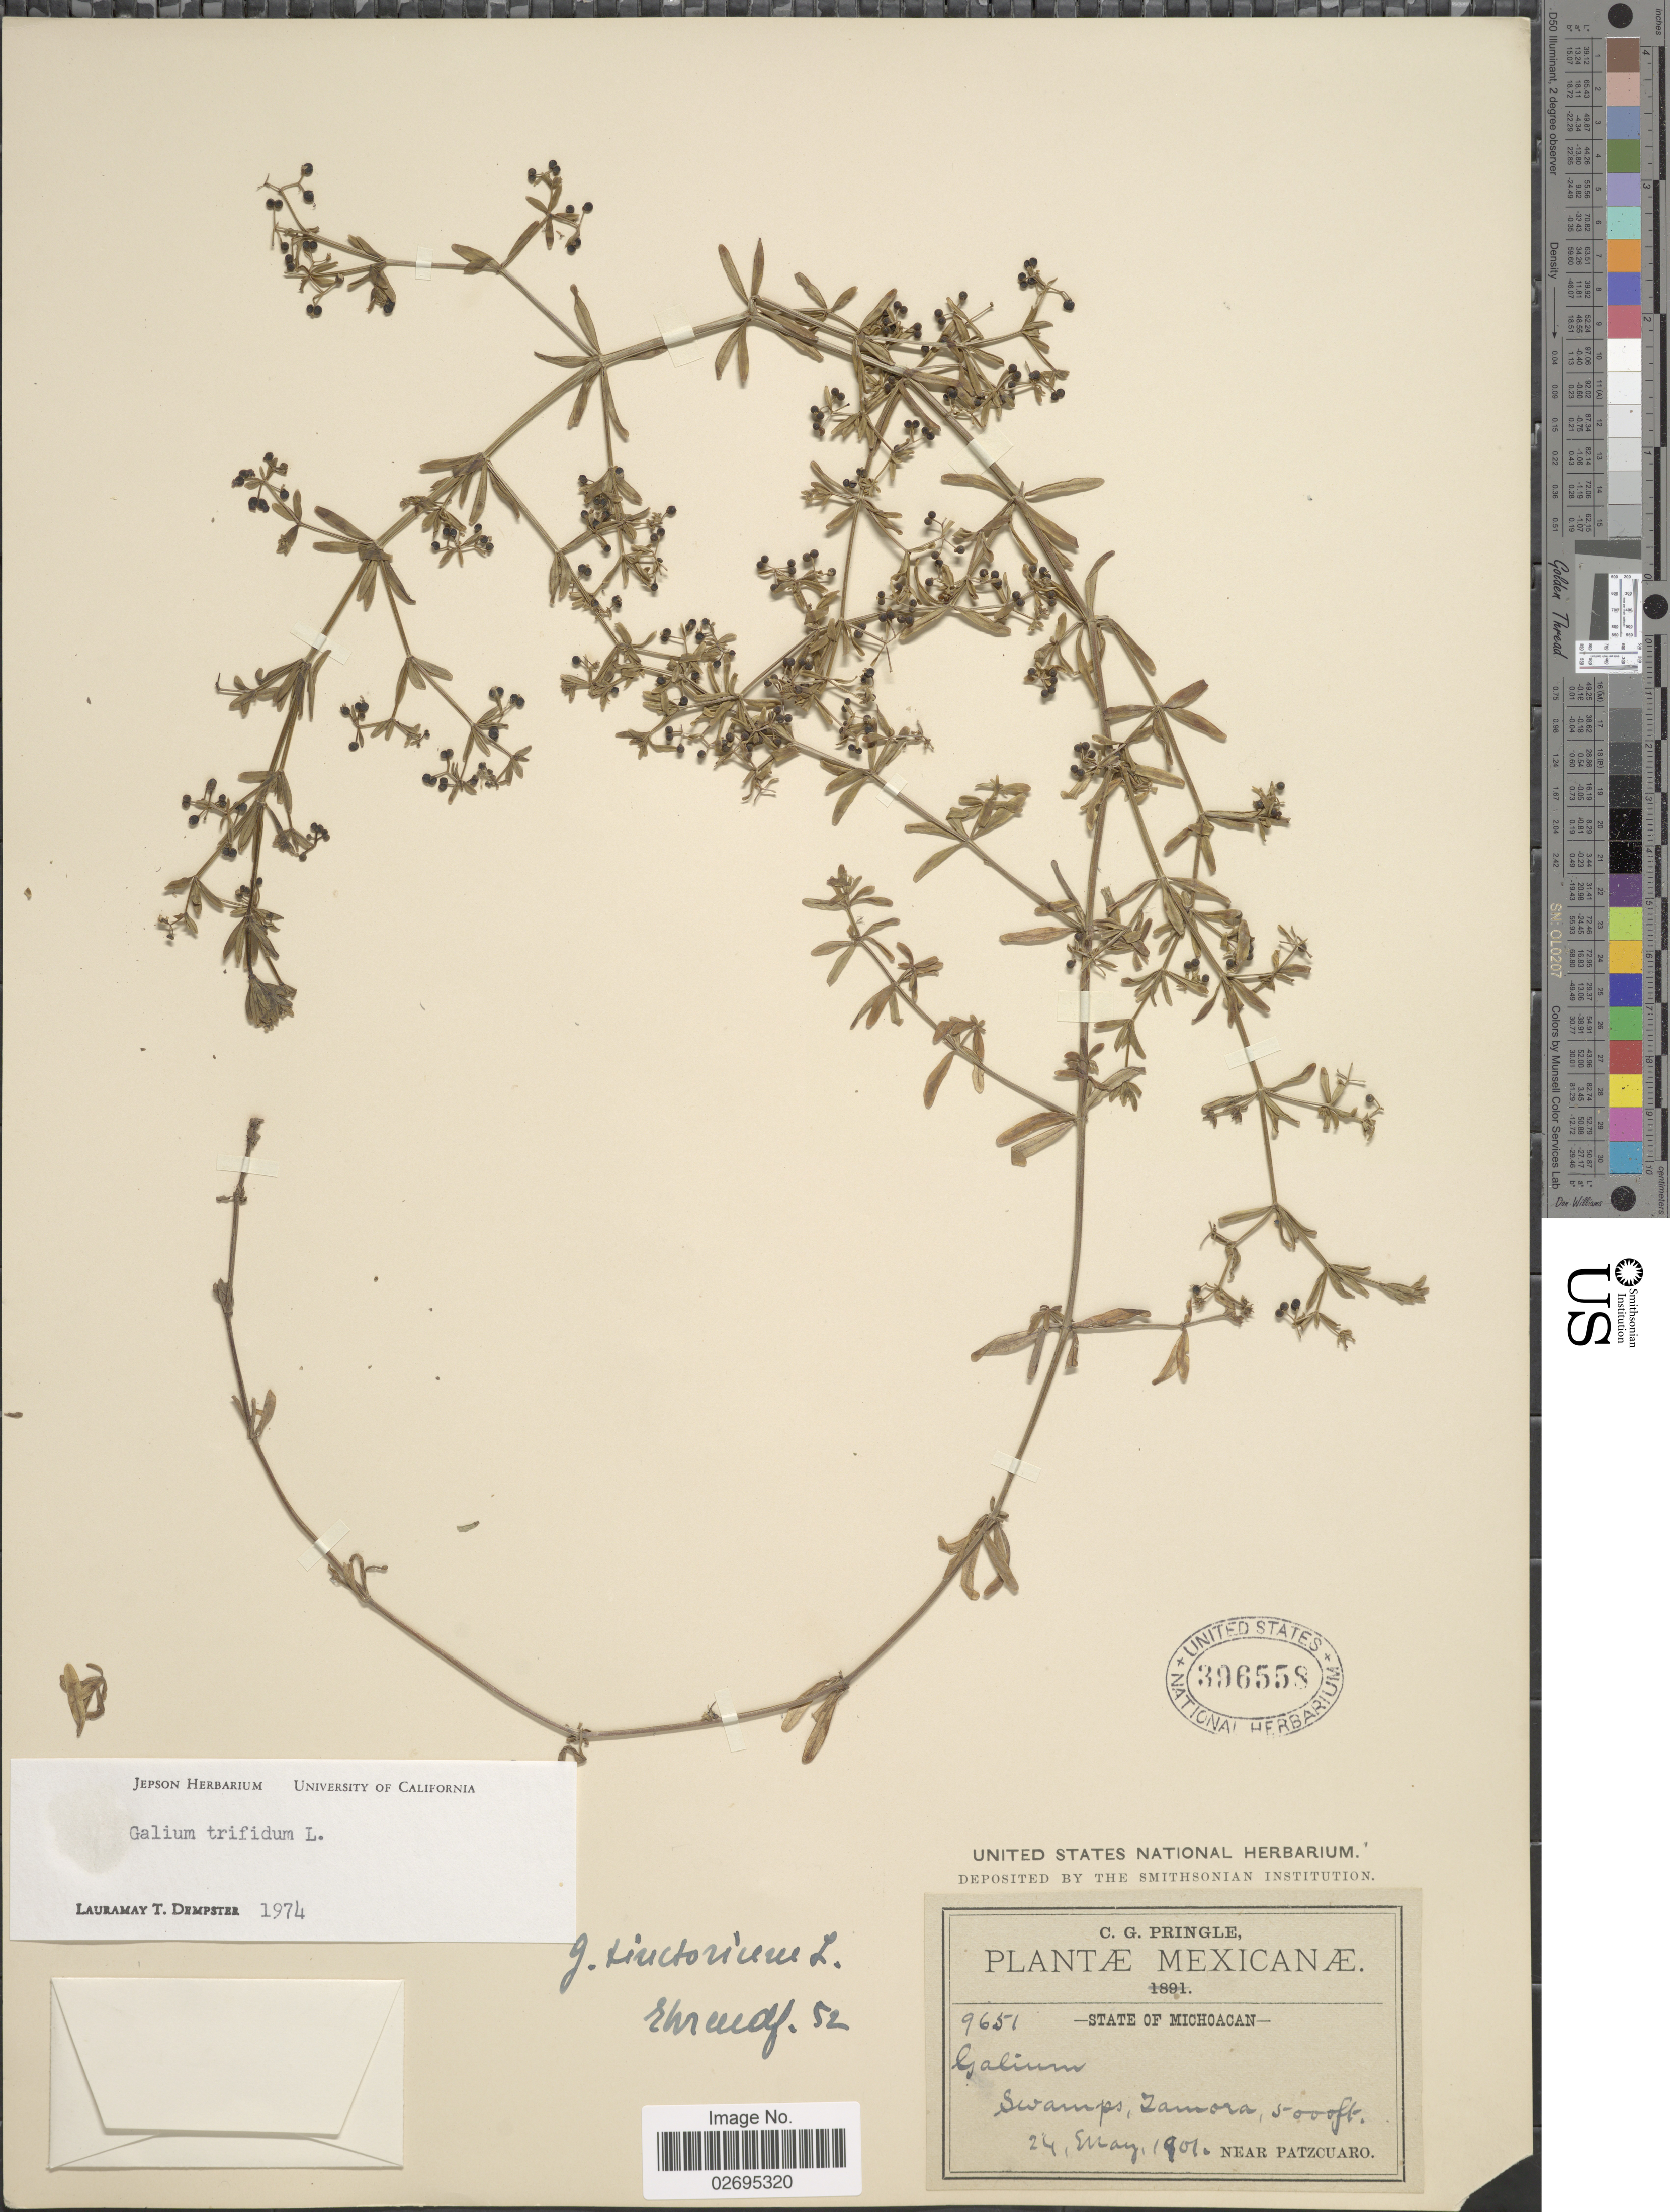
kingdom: Plantae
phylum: Tracheophyta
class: Magnoliopsida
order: Gentianales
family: Rubiaceae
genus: Galium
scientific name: Galium trifidum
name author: L.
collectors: C. G. Pringle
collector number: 9651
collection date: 1901-05-24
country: Mexico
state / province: Michoacán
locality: Swamps, Zamora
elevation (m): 1524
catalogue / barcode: US 396558